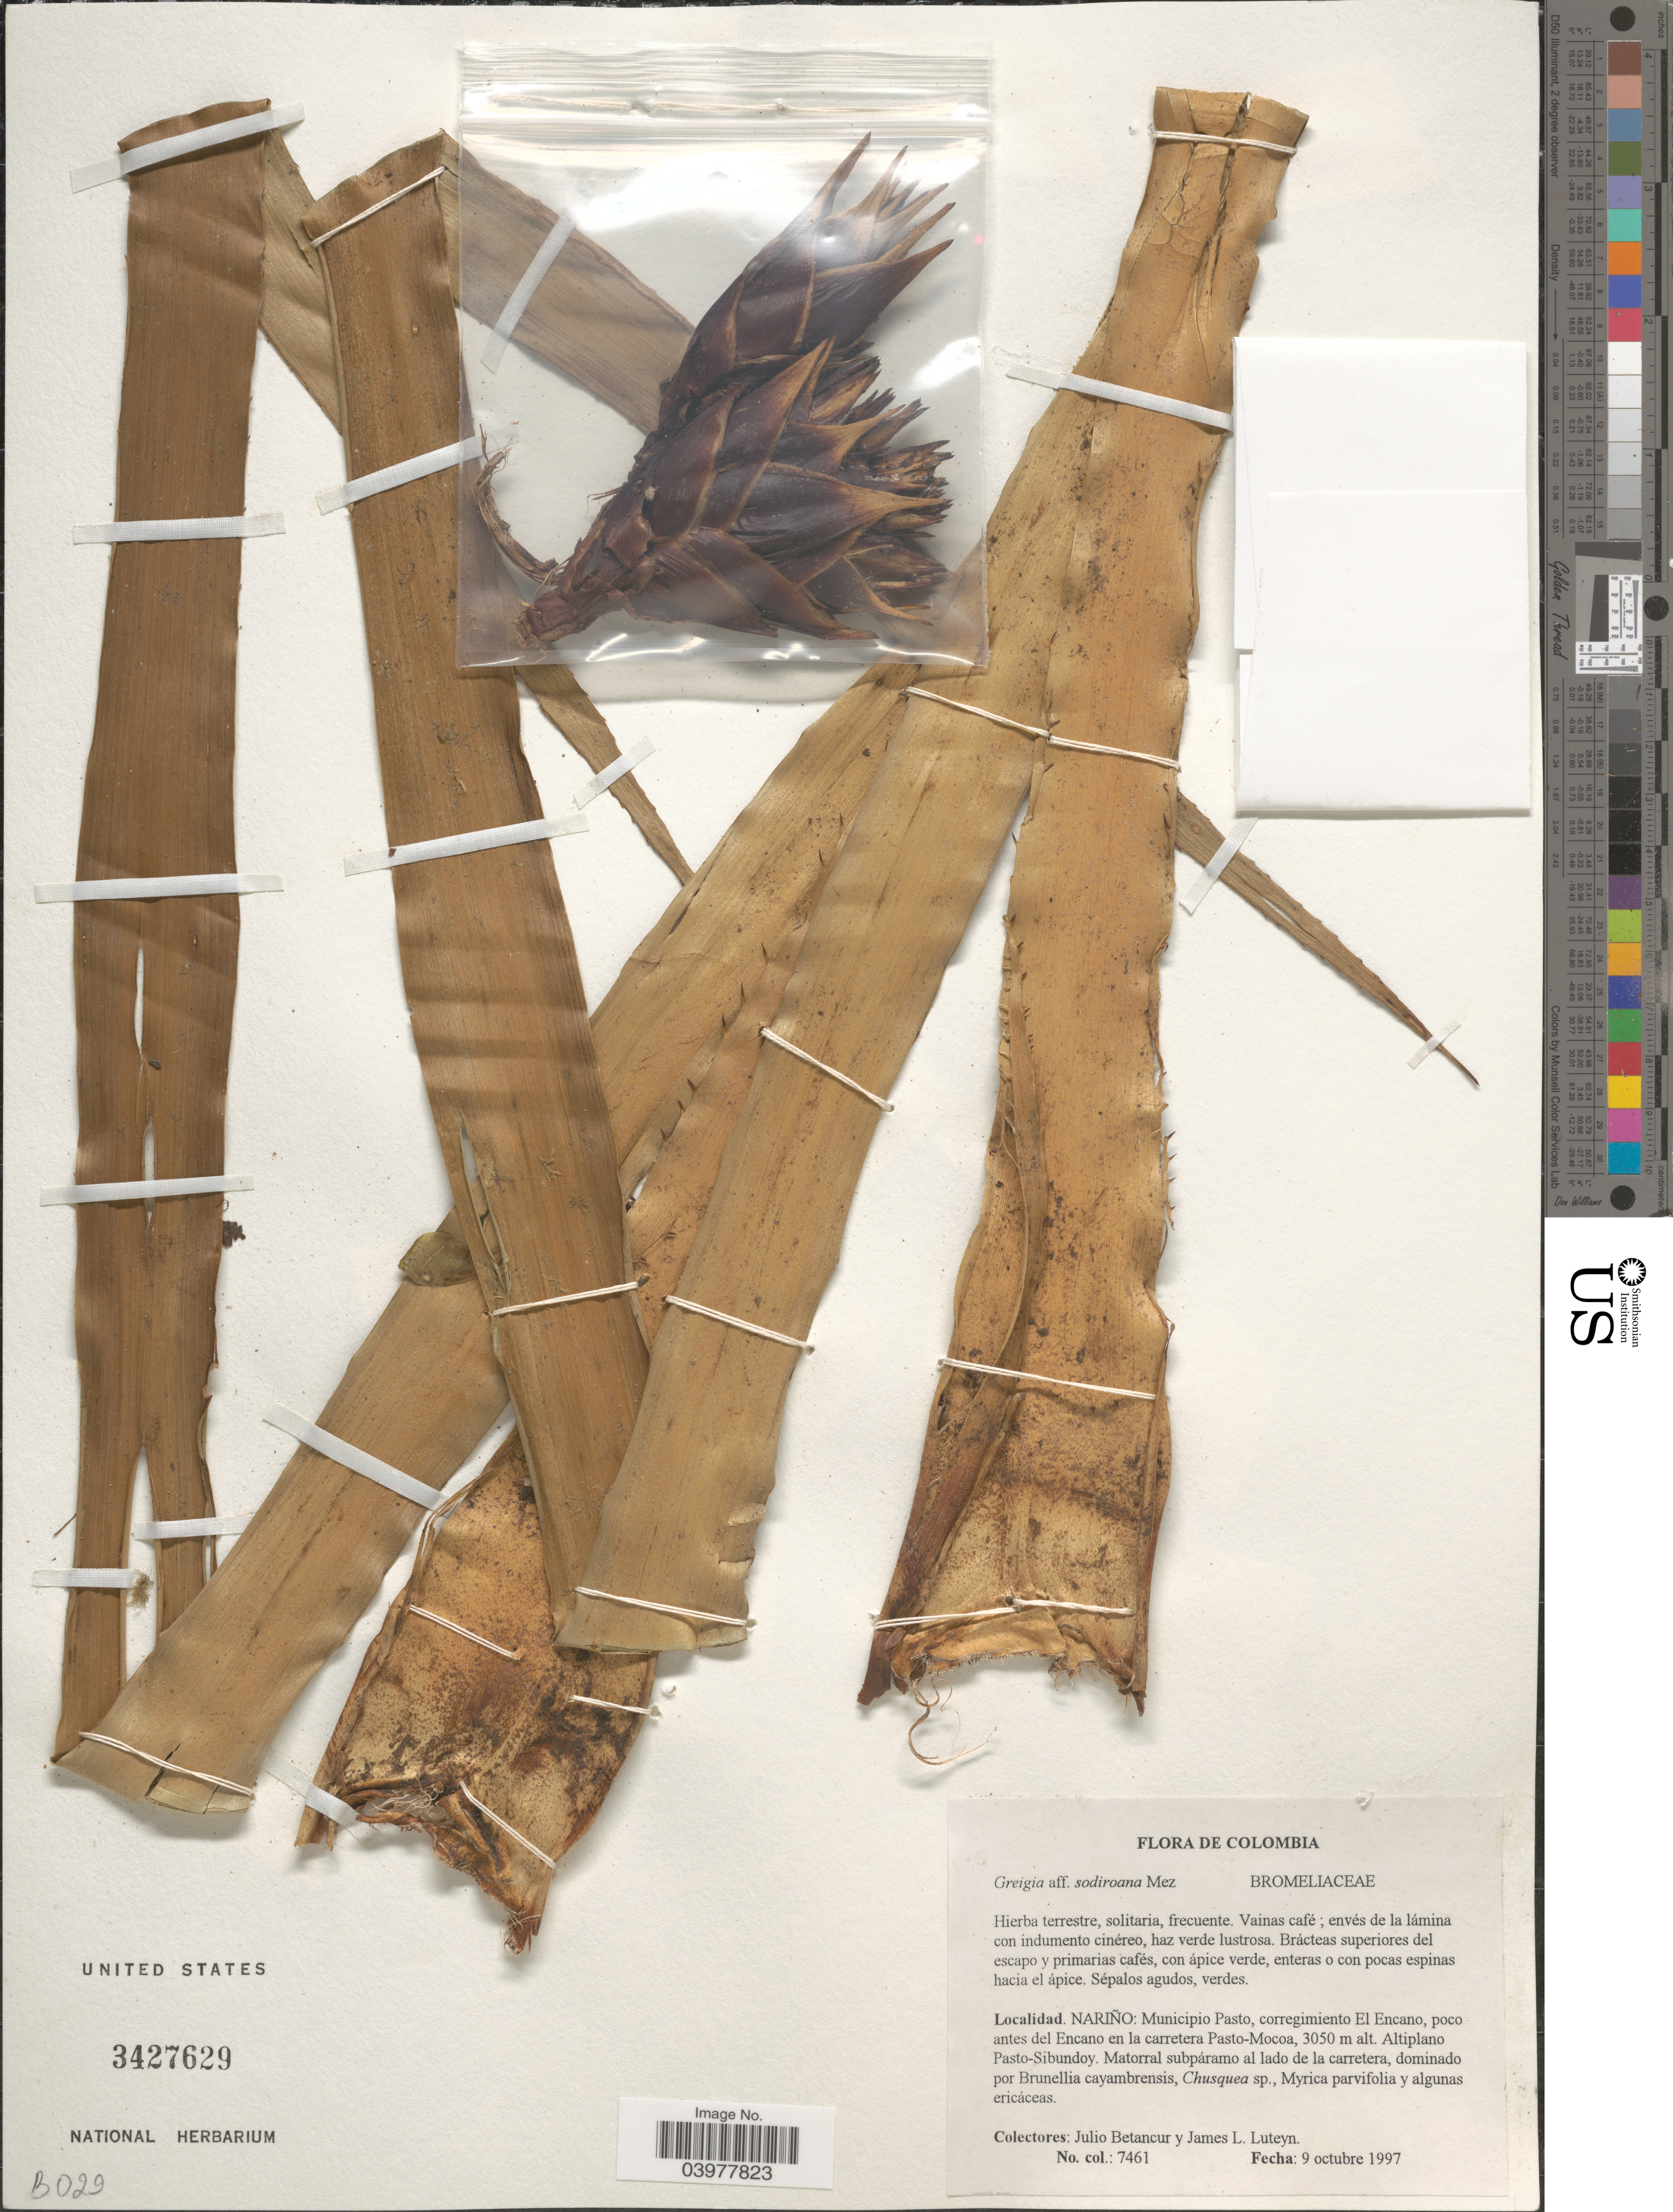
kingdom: Plantae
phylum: Tracheophyta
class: Liliopsida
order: Poales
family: Bromeliaceae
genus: Greigia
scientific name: Greigia mulfordii var. mulfordii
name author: L.B. Sm.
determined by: Aguirre-Santoro, Julian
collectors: J. Betancur & J. L. Luteyn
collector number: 7461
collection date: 1997-10-09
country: Colombia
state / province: Nariño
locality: Municipio Pasto, corregimiento El Encano, poco antes del Encano en la carretera Pasto-Mocoa. Altiplano Pasto-Sibundoy.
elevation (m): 3050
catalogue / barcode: US 3427629